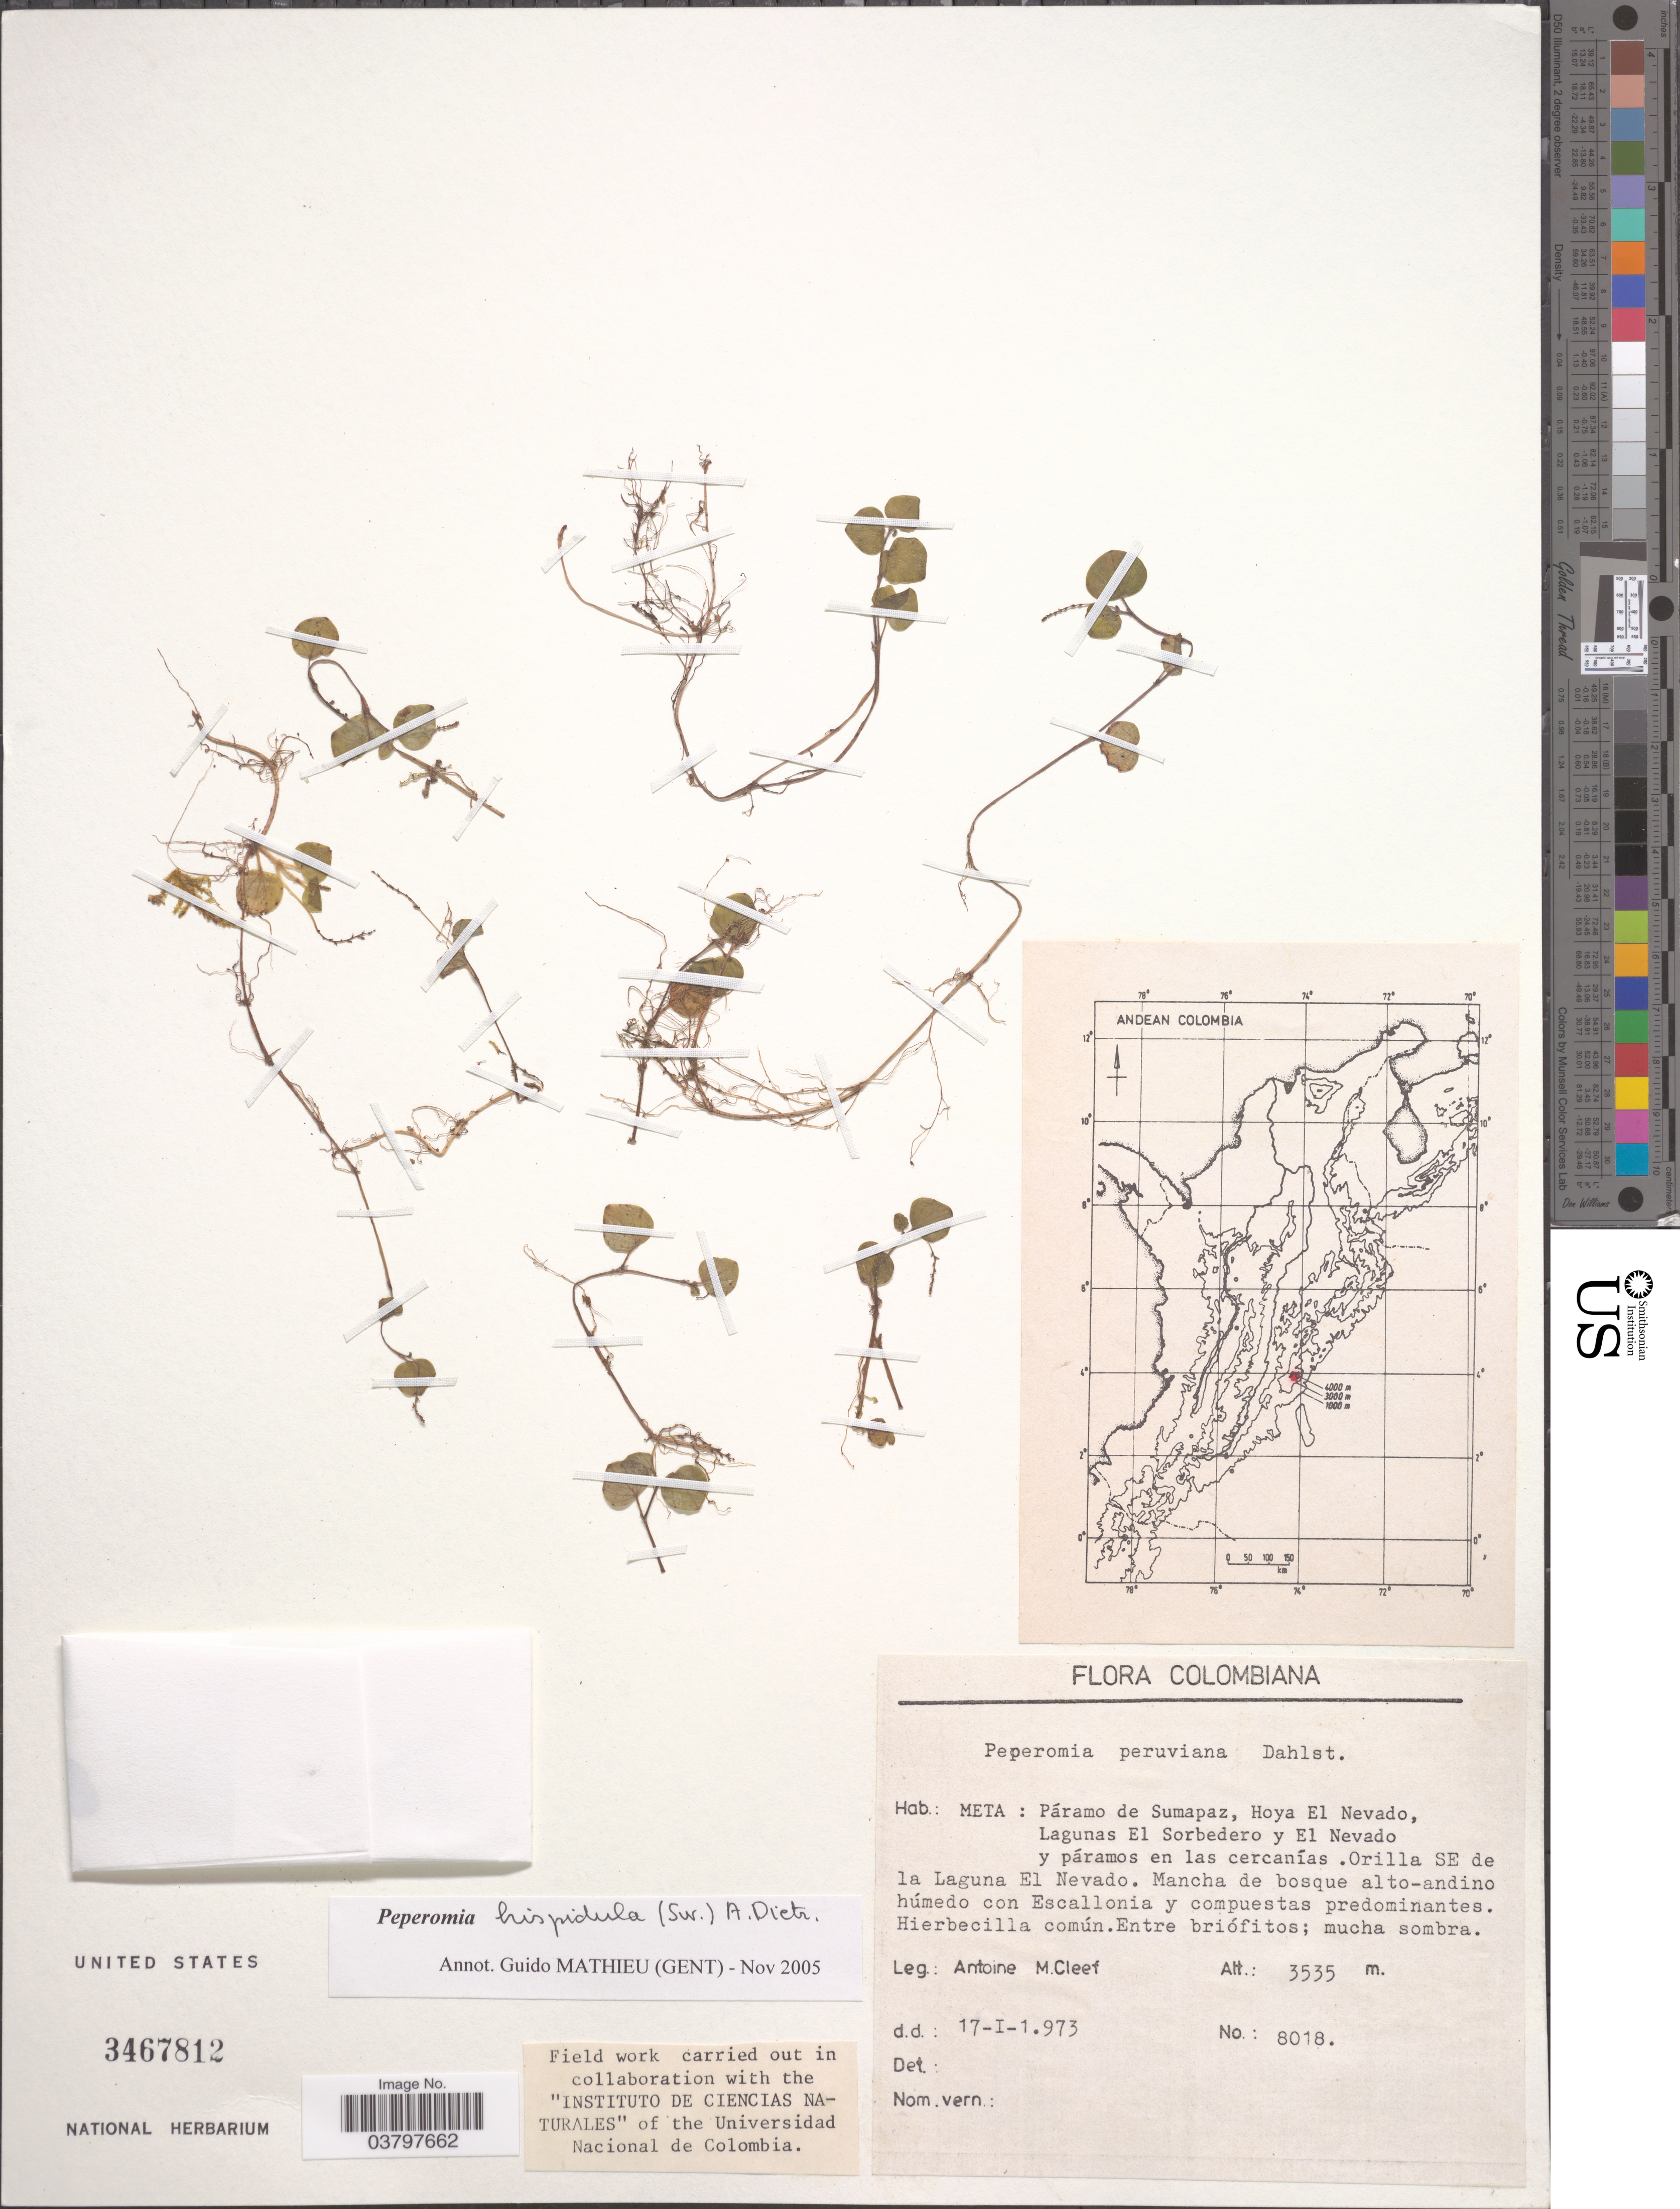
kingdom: Plantae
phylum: Tracheophyta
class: Magnoliopsida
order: Piperales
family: Piperaceae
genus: Peperomia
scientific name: Peperomia hispidula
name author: (Sw.) A. Dietr.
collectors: A. M. Cleef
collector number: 8018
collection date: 1973-01-17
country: Colombia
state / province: Meta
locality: Páramo de Sumapaz, Hoya El Nevado, Lagunas El Sorbedero y El Nevado y páramos en las cercanías. Orilla SE de la Laguna El Nevado.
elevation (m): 3535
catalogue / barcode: US 3467812